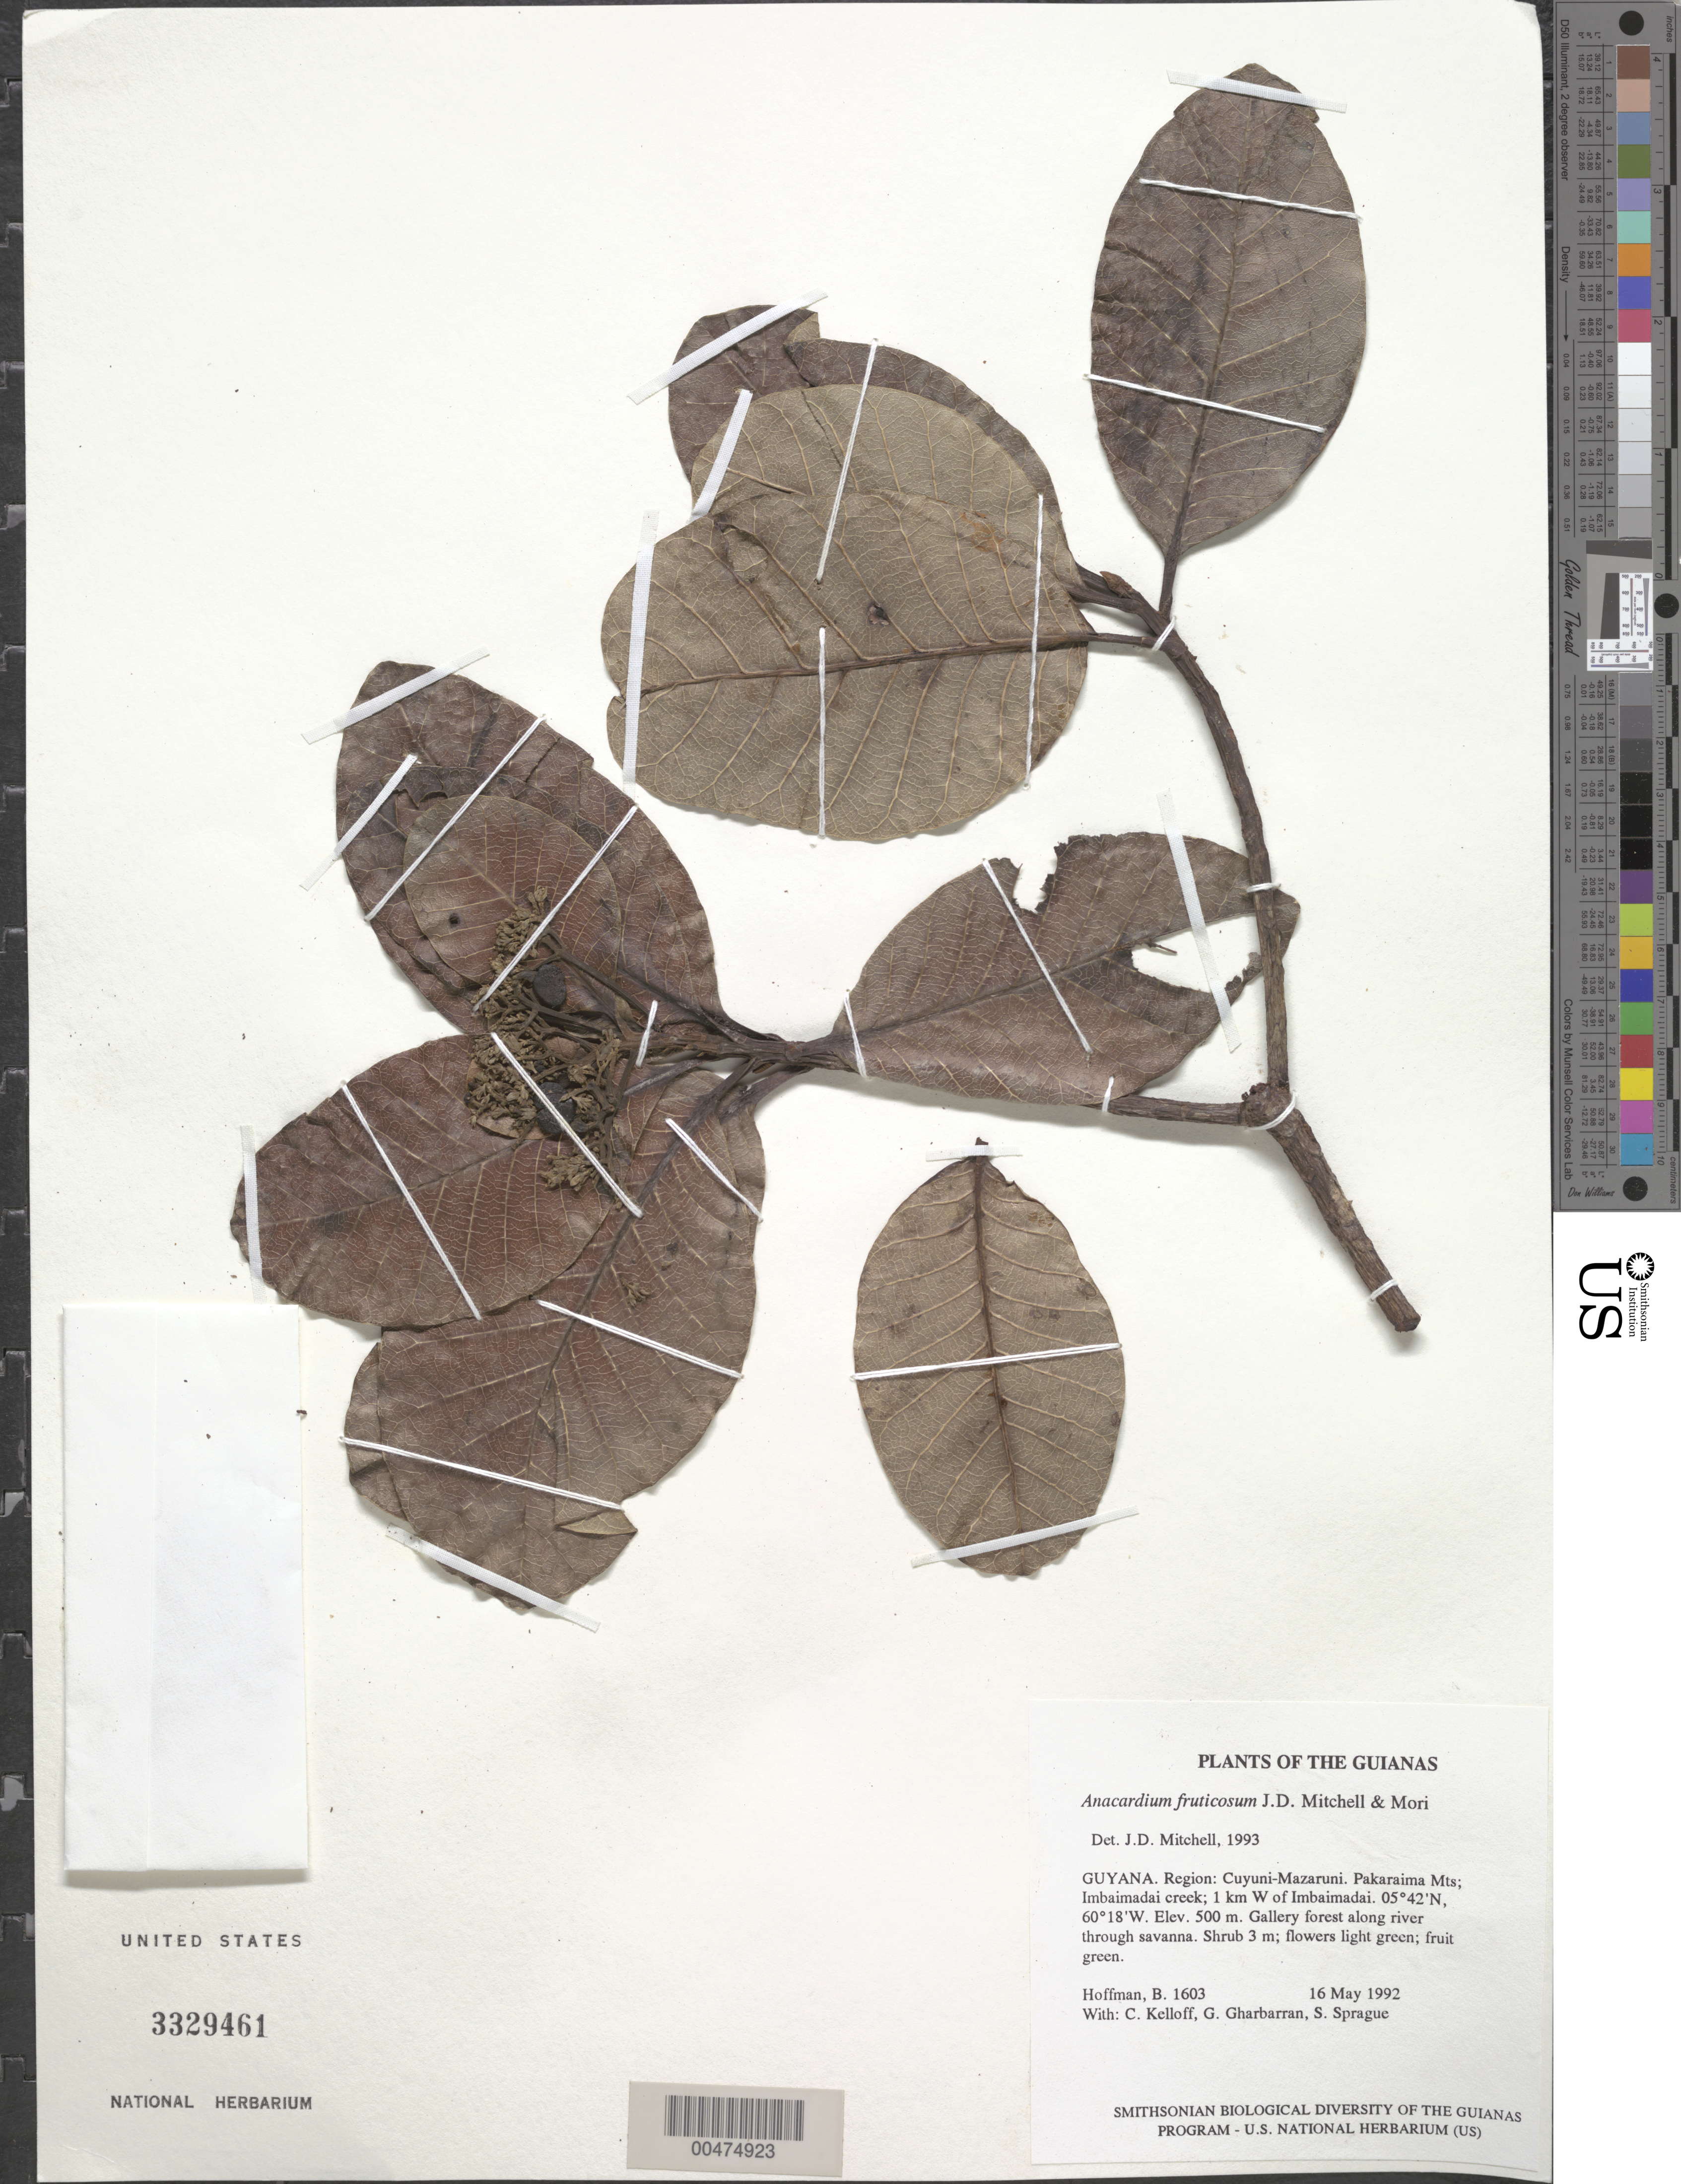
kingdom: Plantae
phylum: Tracheophyta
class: Magnoliopsida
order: Sapindales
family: Anacardiaceae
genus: Anacardium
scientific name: Anacardium fruticosum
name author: J.D. Mitch. & S.A. Mori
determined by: Mitchell, John D.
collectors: B. Hoffman, C. L. Kelloff, G. Gharbarran & S. Sprague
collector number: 1603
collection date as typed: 16 May 1992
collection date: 1992-05-16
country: Guyana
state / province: Cuyuni-Mazaruni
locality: Pakaraima Mts; Imbaimadai Creek; 1 km W of Imbaimadai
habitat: Gallery forest along river through savanna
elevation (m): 500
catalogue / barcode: US 3329461